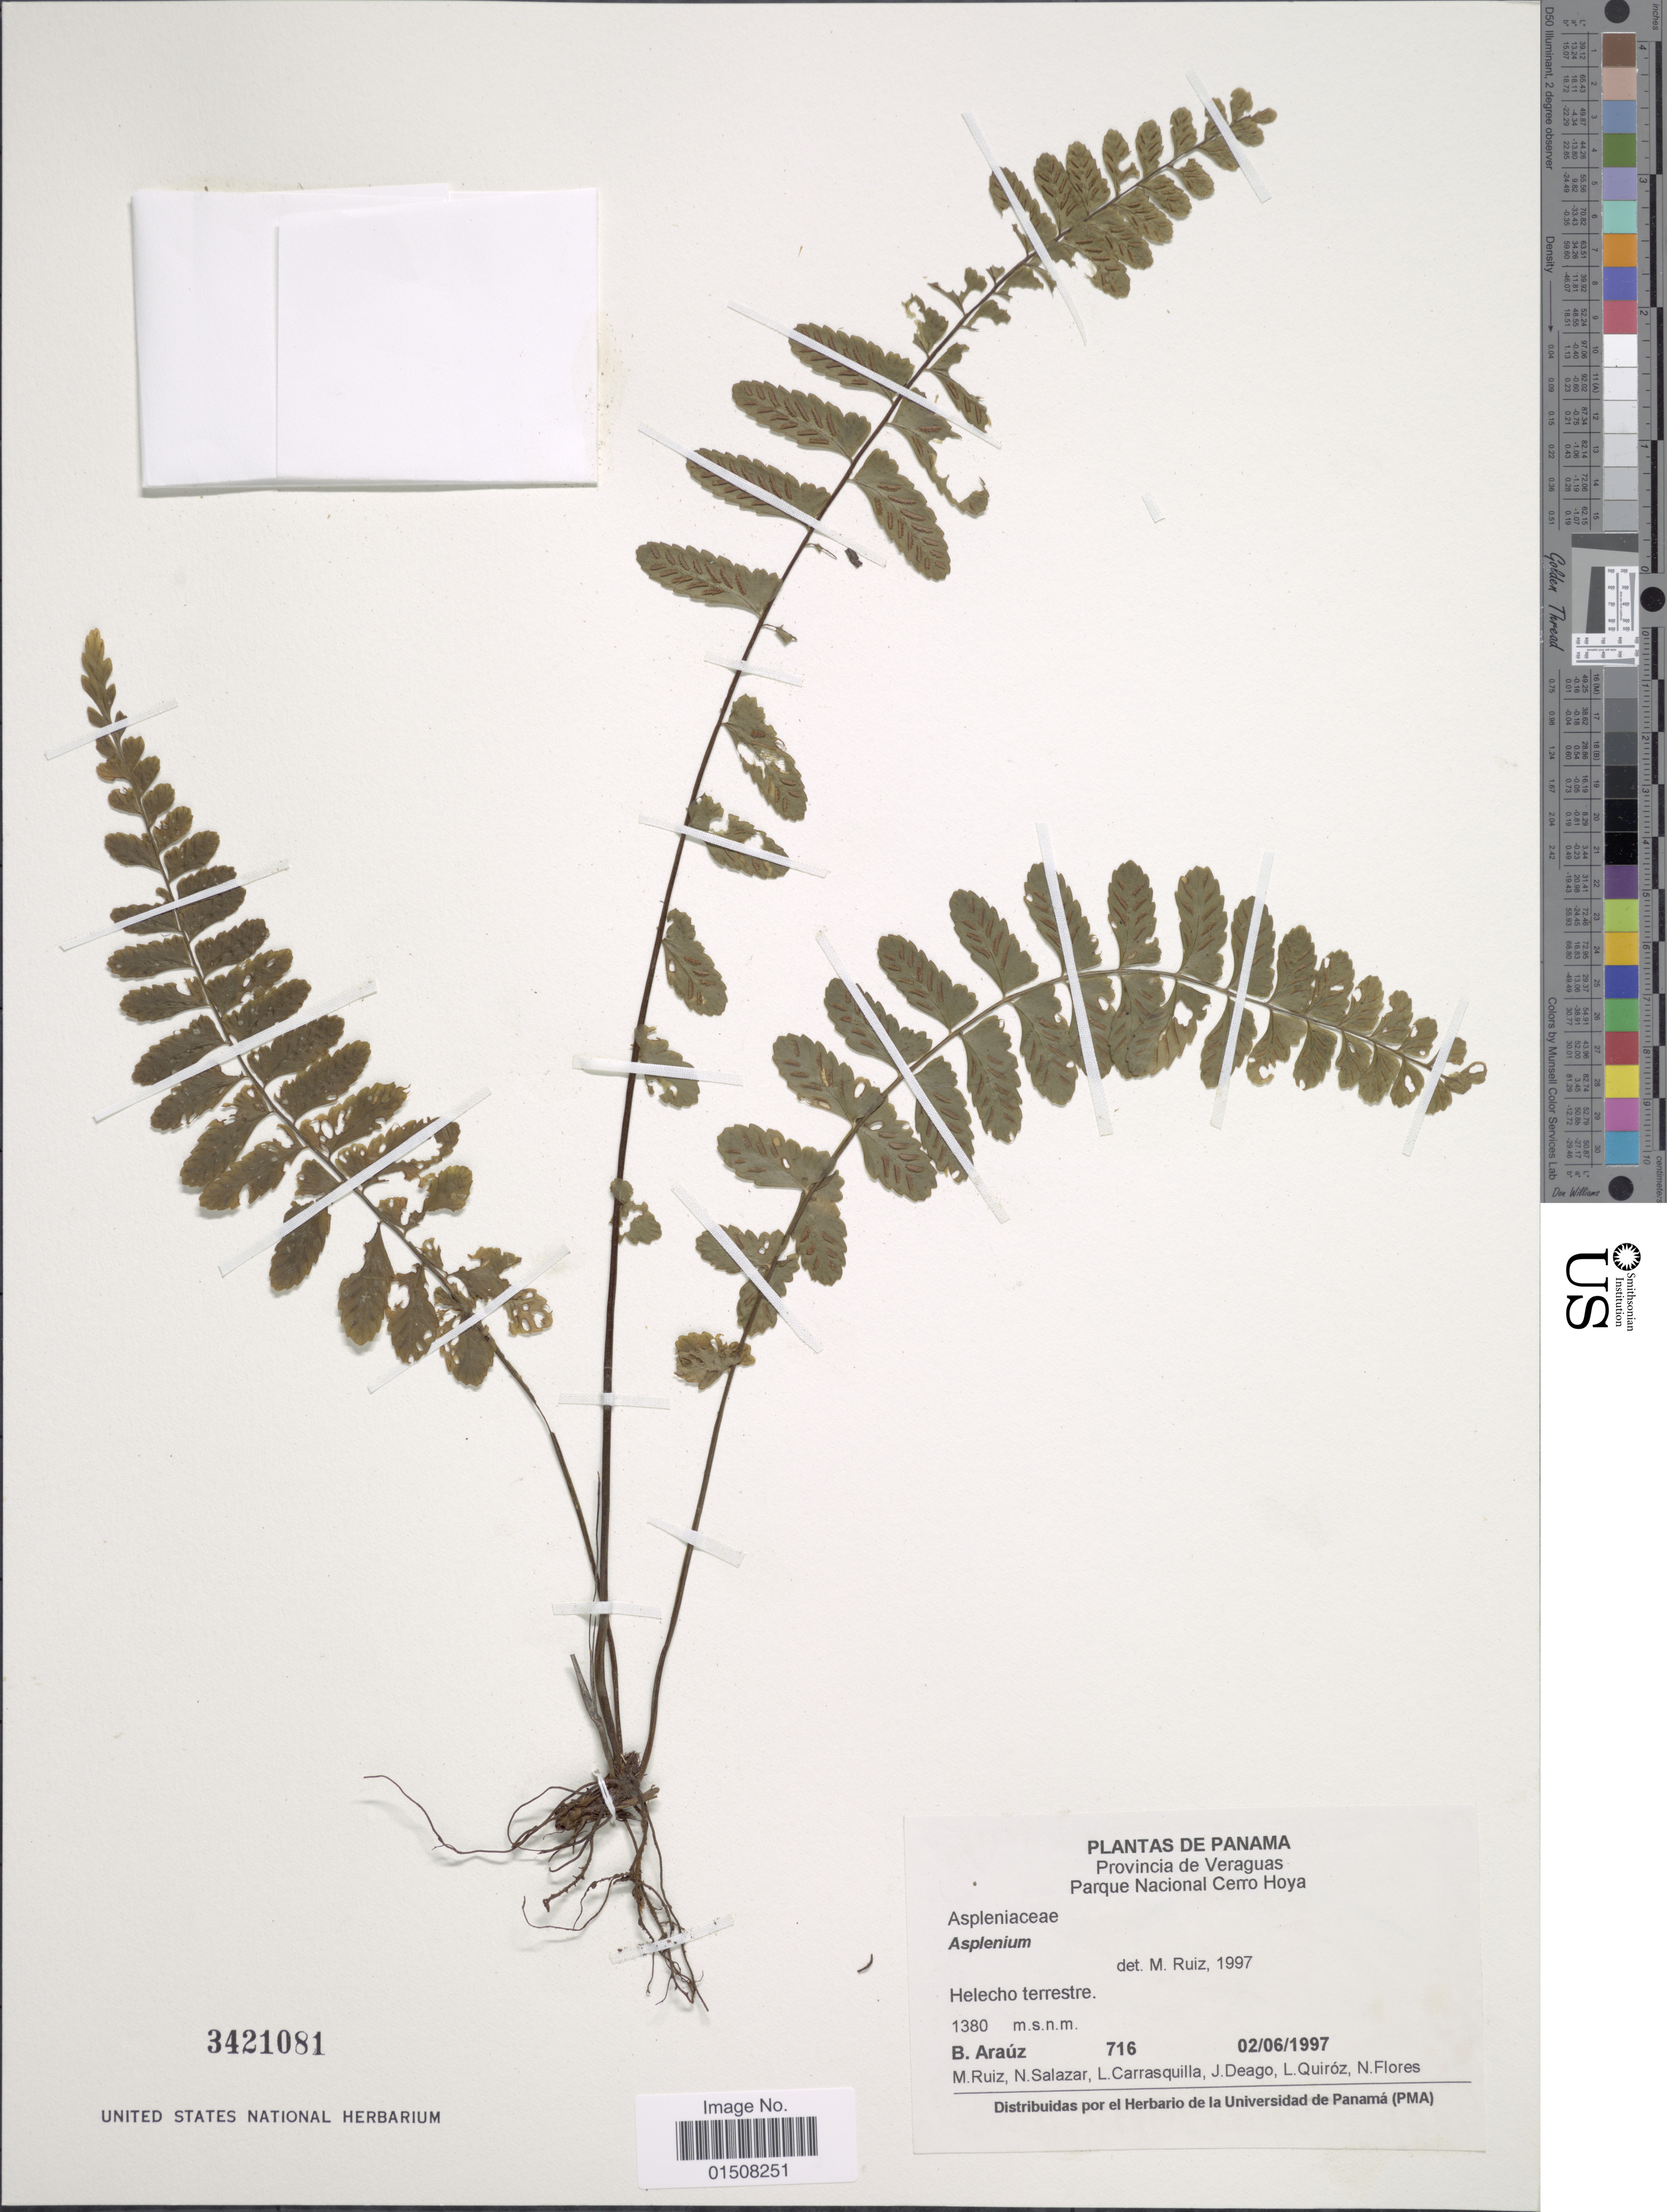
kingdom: Plantae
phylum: Tracheophyta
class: Polypodiopsida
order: Polypodiales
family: Aspleniaceae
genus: Asplenium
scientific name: Asplenium sp.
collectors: B. Araúz, M. Ruiz, N. Salazar, L. Carrasquilla & et al.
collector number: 716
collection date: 1997-06-02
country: Panama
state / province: Veraguas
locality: Parque Nacional Cerro Hoya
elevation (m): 1380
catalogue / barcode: US 3421081